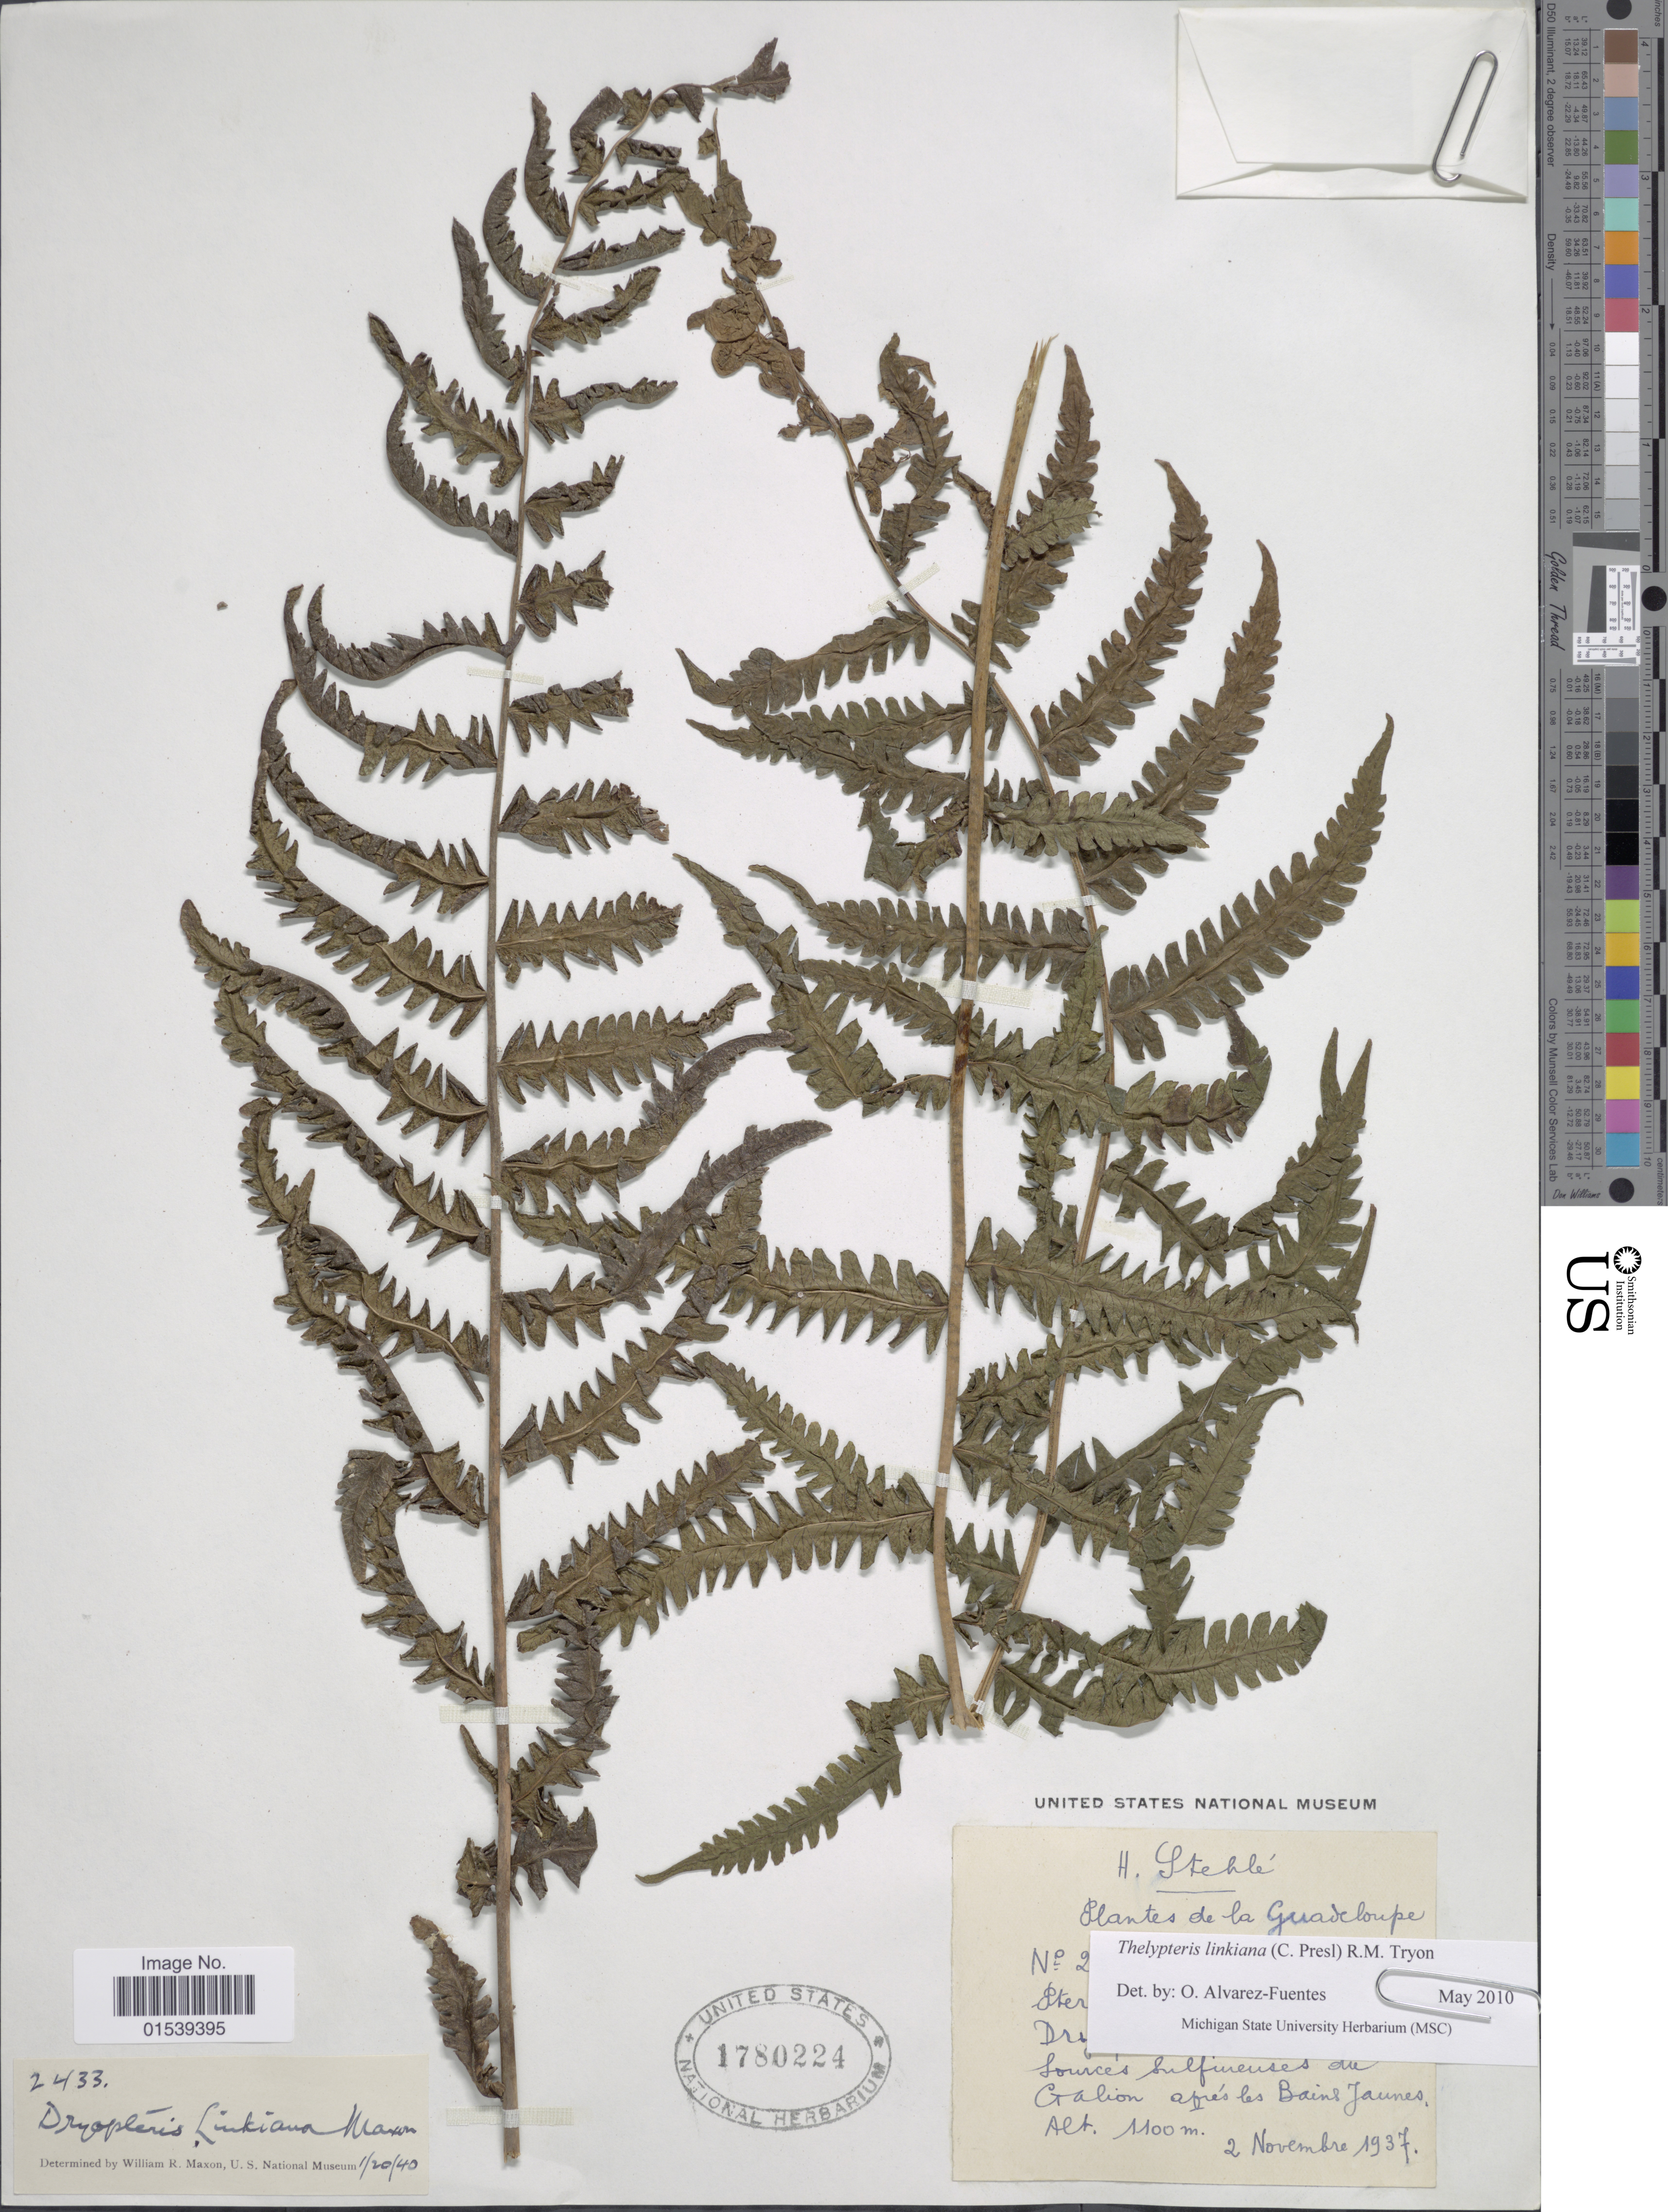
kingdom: Plantae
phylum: Tracheophyta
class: Polypodiopsida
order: Polypodiales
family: Thelypteridaceae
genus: Amauropelta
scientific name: Amauropelta linkiana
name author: (C. Presl) Pic. Serm.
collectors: H. Stehlé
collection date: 1937-11-02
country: Guadeloupe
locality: Galion apres les Bains Jaunes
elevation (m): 1100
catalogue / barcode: US 1780224